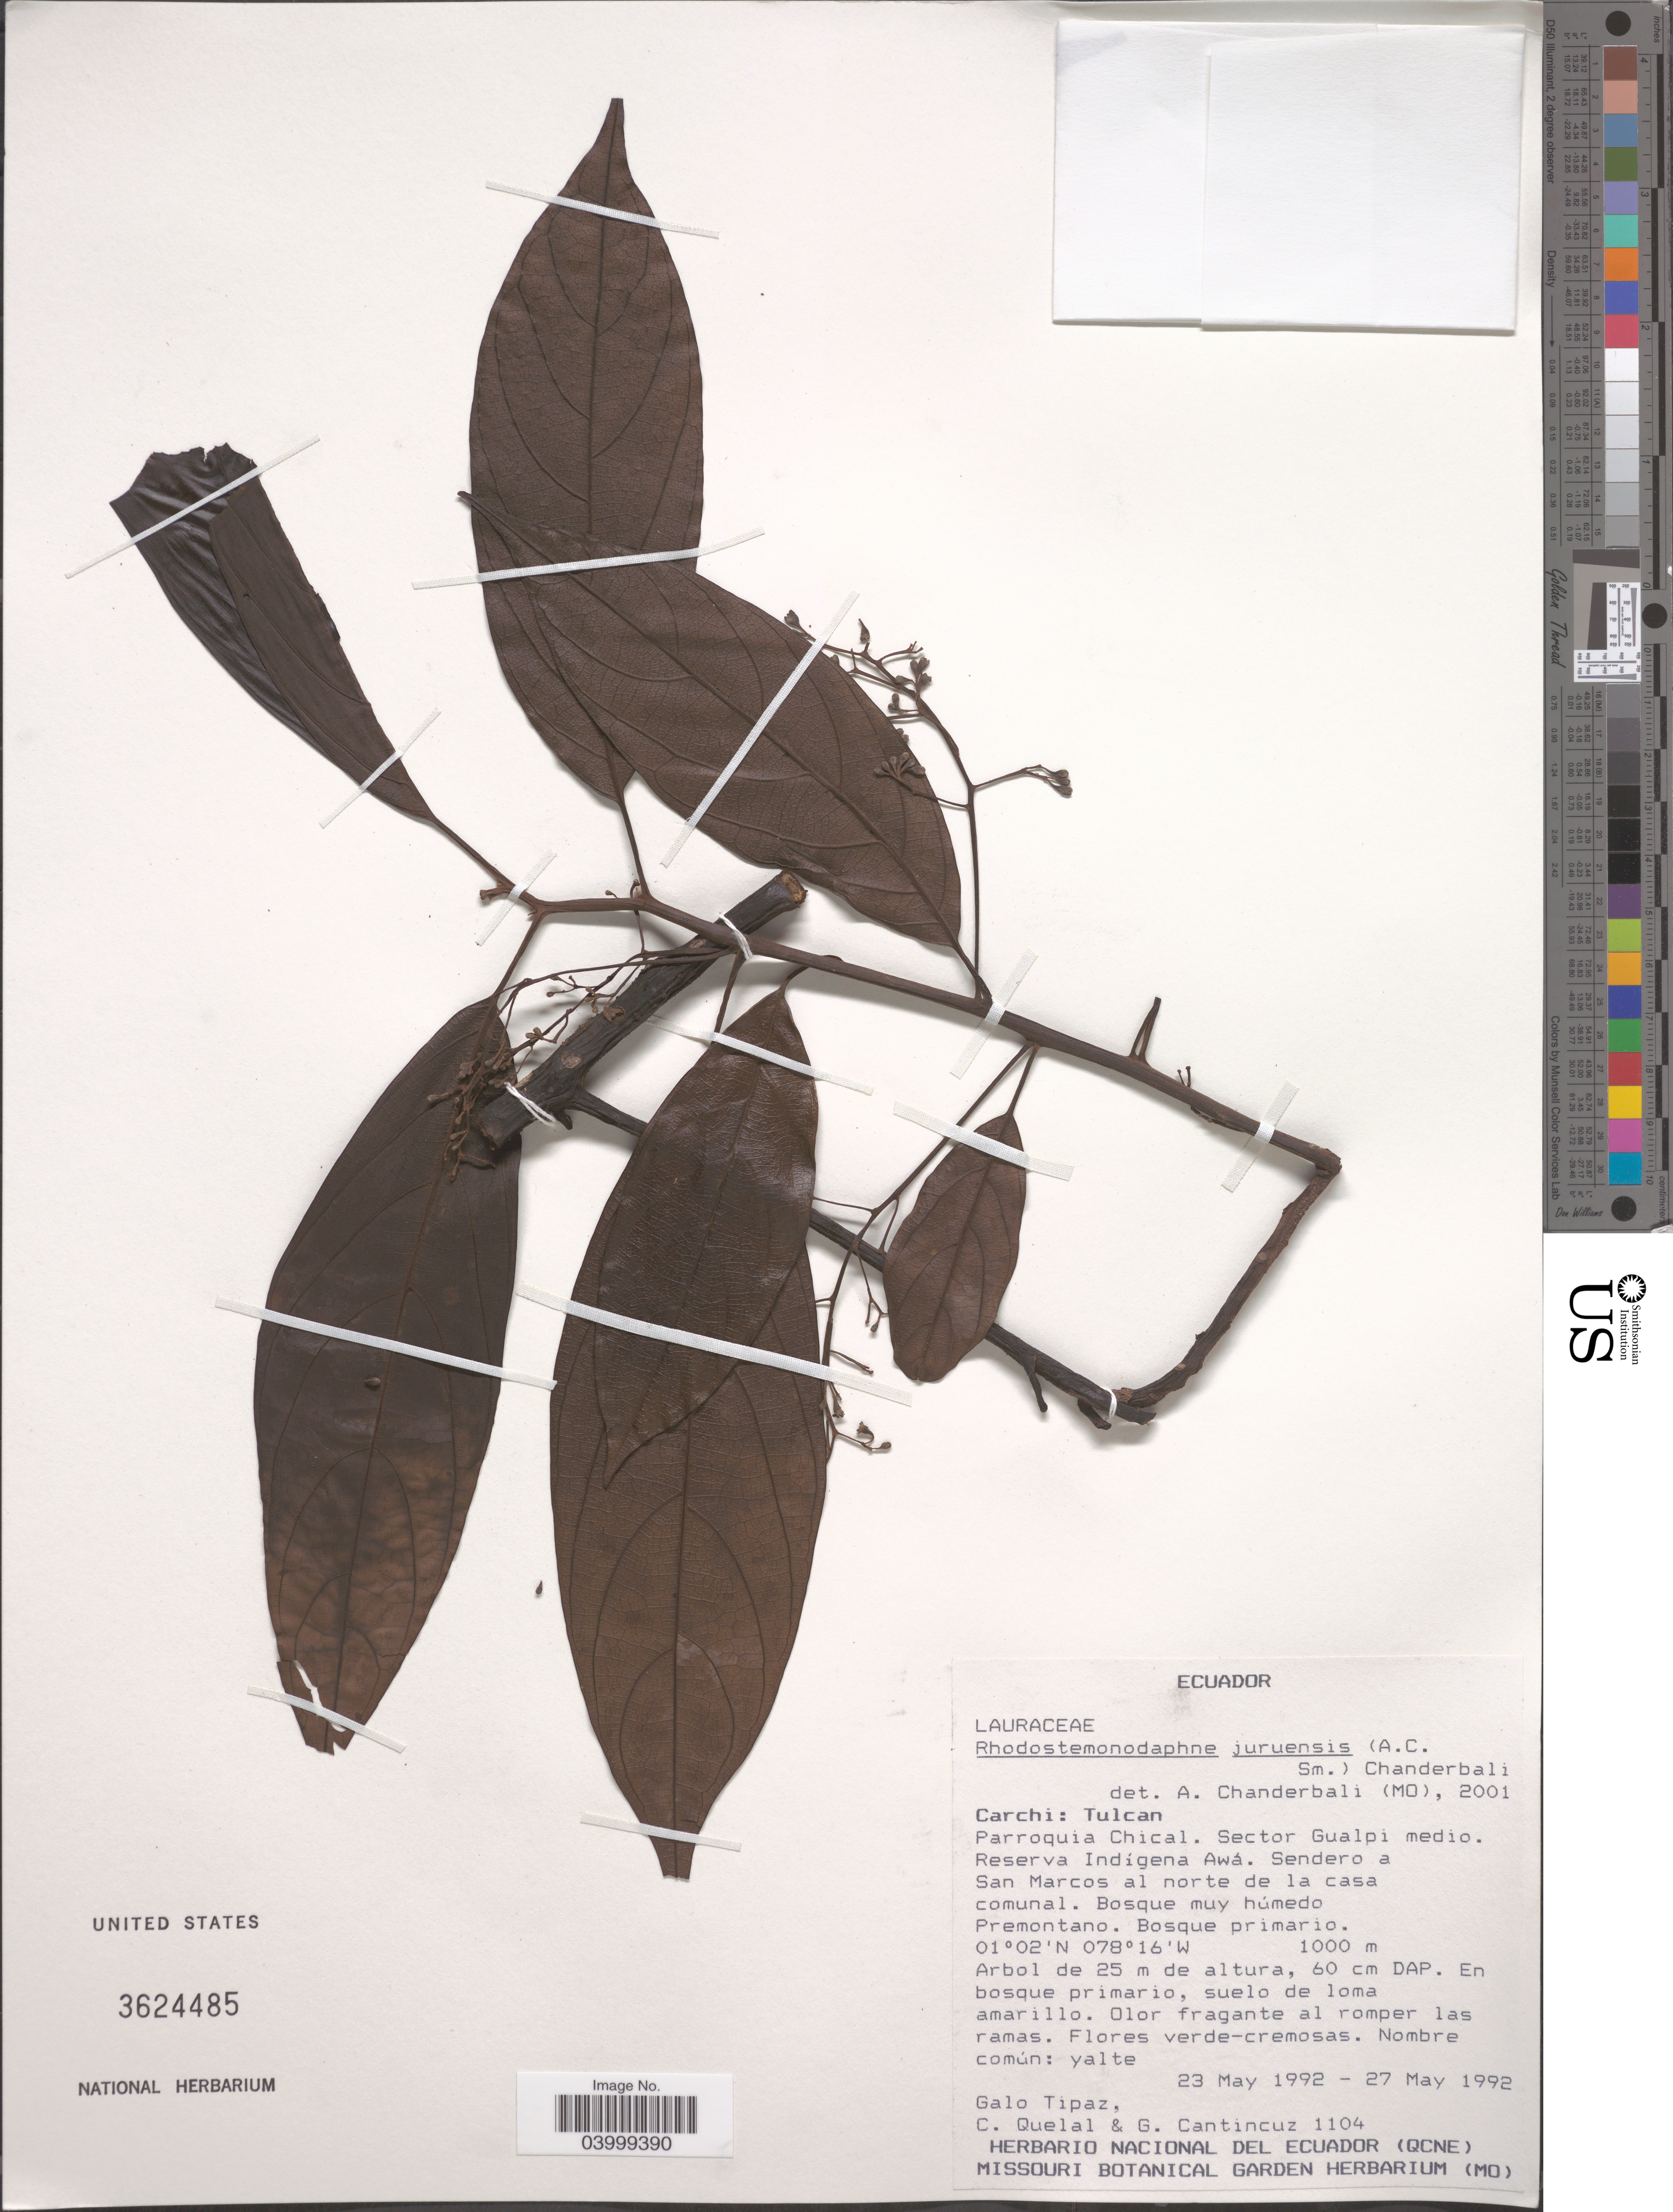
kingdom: Plantae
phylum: Tracheophyta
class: Magnoliopsida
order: Laurales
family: Lauraceae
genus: Rhodostemonodaphne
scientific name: Rhodostemonodaphne juruensis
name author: (A.C. Sm.) Chanderb.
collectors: G. Tipaz, C. Quelal & G. Cantincuz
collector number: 1104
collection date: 1992-05-23/1992-05-27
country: Ecuador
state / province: Carchi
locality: Tulcan. Parroquia Chical. Sector Gualpi medio. Reserva Indígena Awá. Sendero a San Marcos al norte de la casa comunal.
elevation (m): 1000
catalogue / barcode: US 3624485